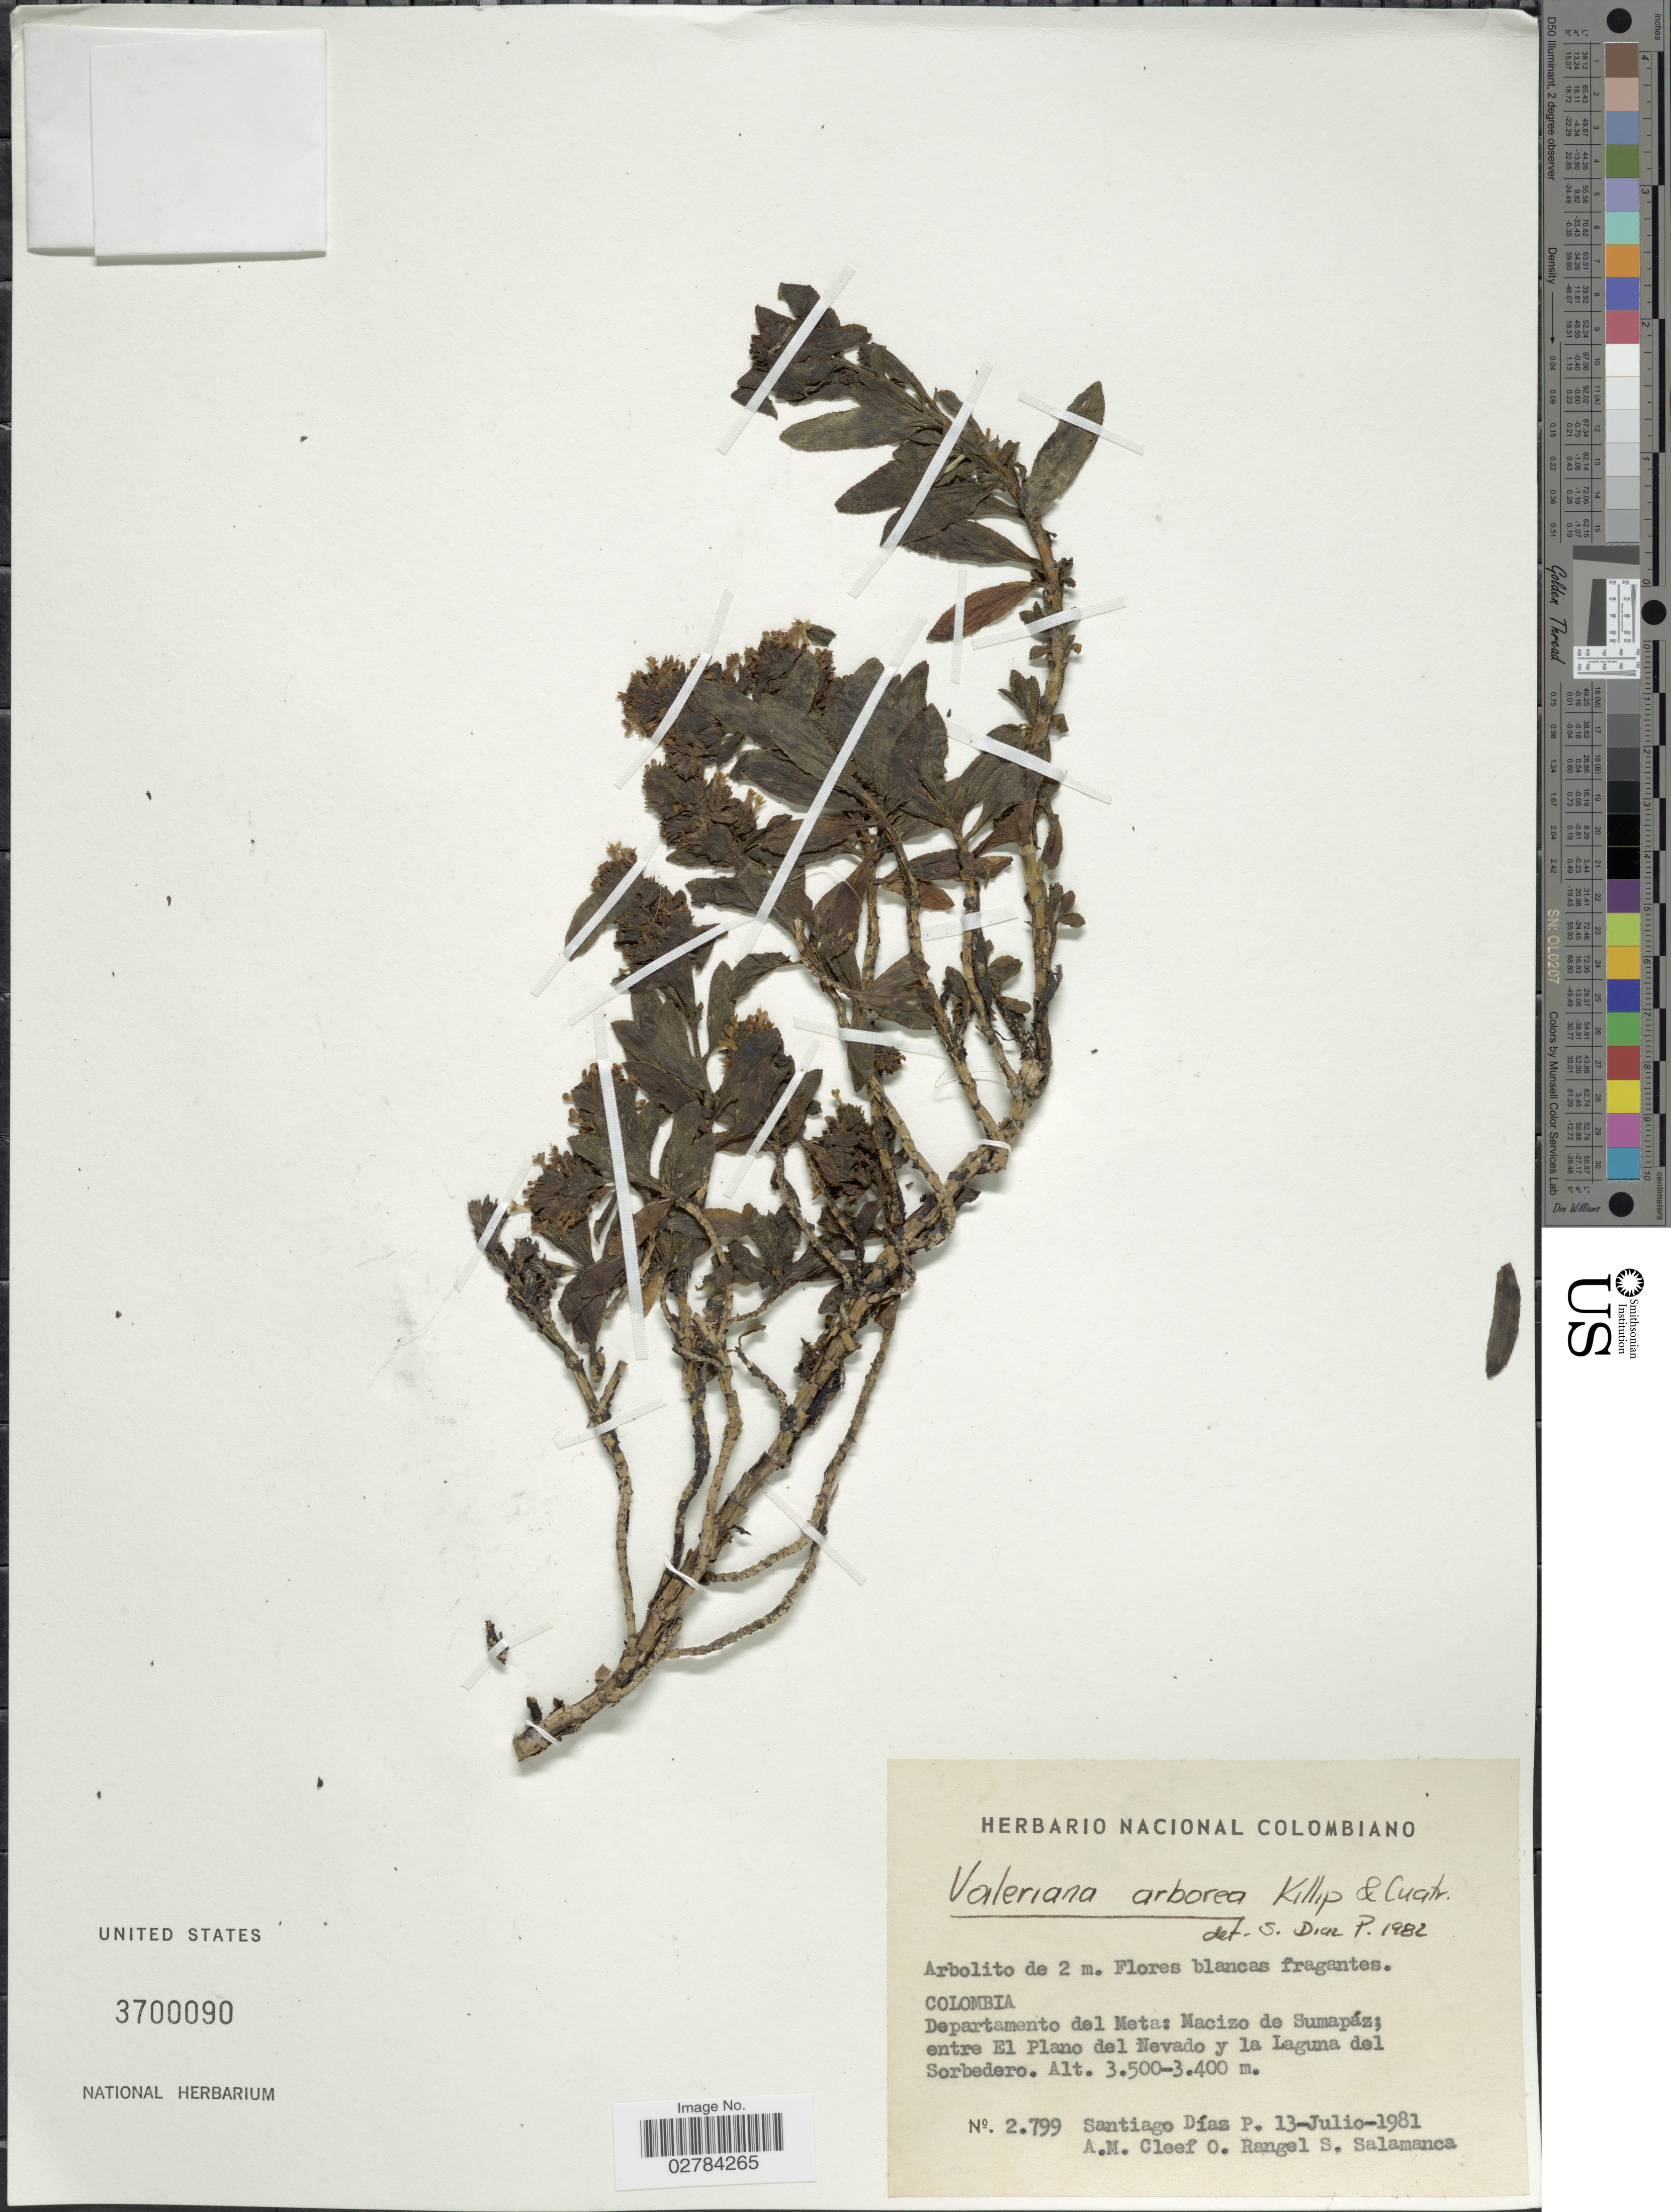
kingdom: Plantae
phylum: Tracheophyta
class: Magnoliopsida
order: Dipsacales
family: Caprifoliaceae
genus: Valeriana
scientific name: Valeriana arborea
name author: Killip & Cuatrec.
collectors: S. Diaz P., A. M. Cleef, O. Rangel & S. Salamanca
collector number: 2799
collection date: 1981-07-13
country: Colombia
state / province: Meta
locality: Departamento del Meta: Macizo de Sumapáz; entre El Plano del Nevado y la Laguna del Sorbedero.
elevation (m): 3400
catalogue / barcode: US 3700090